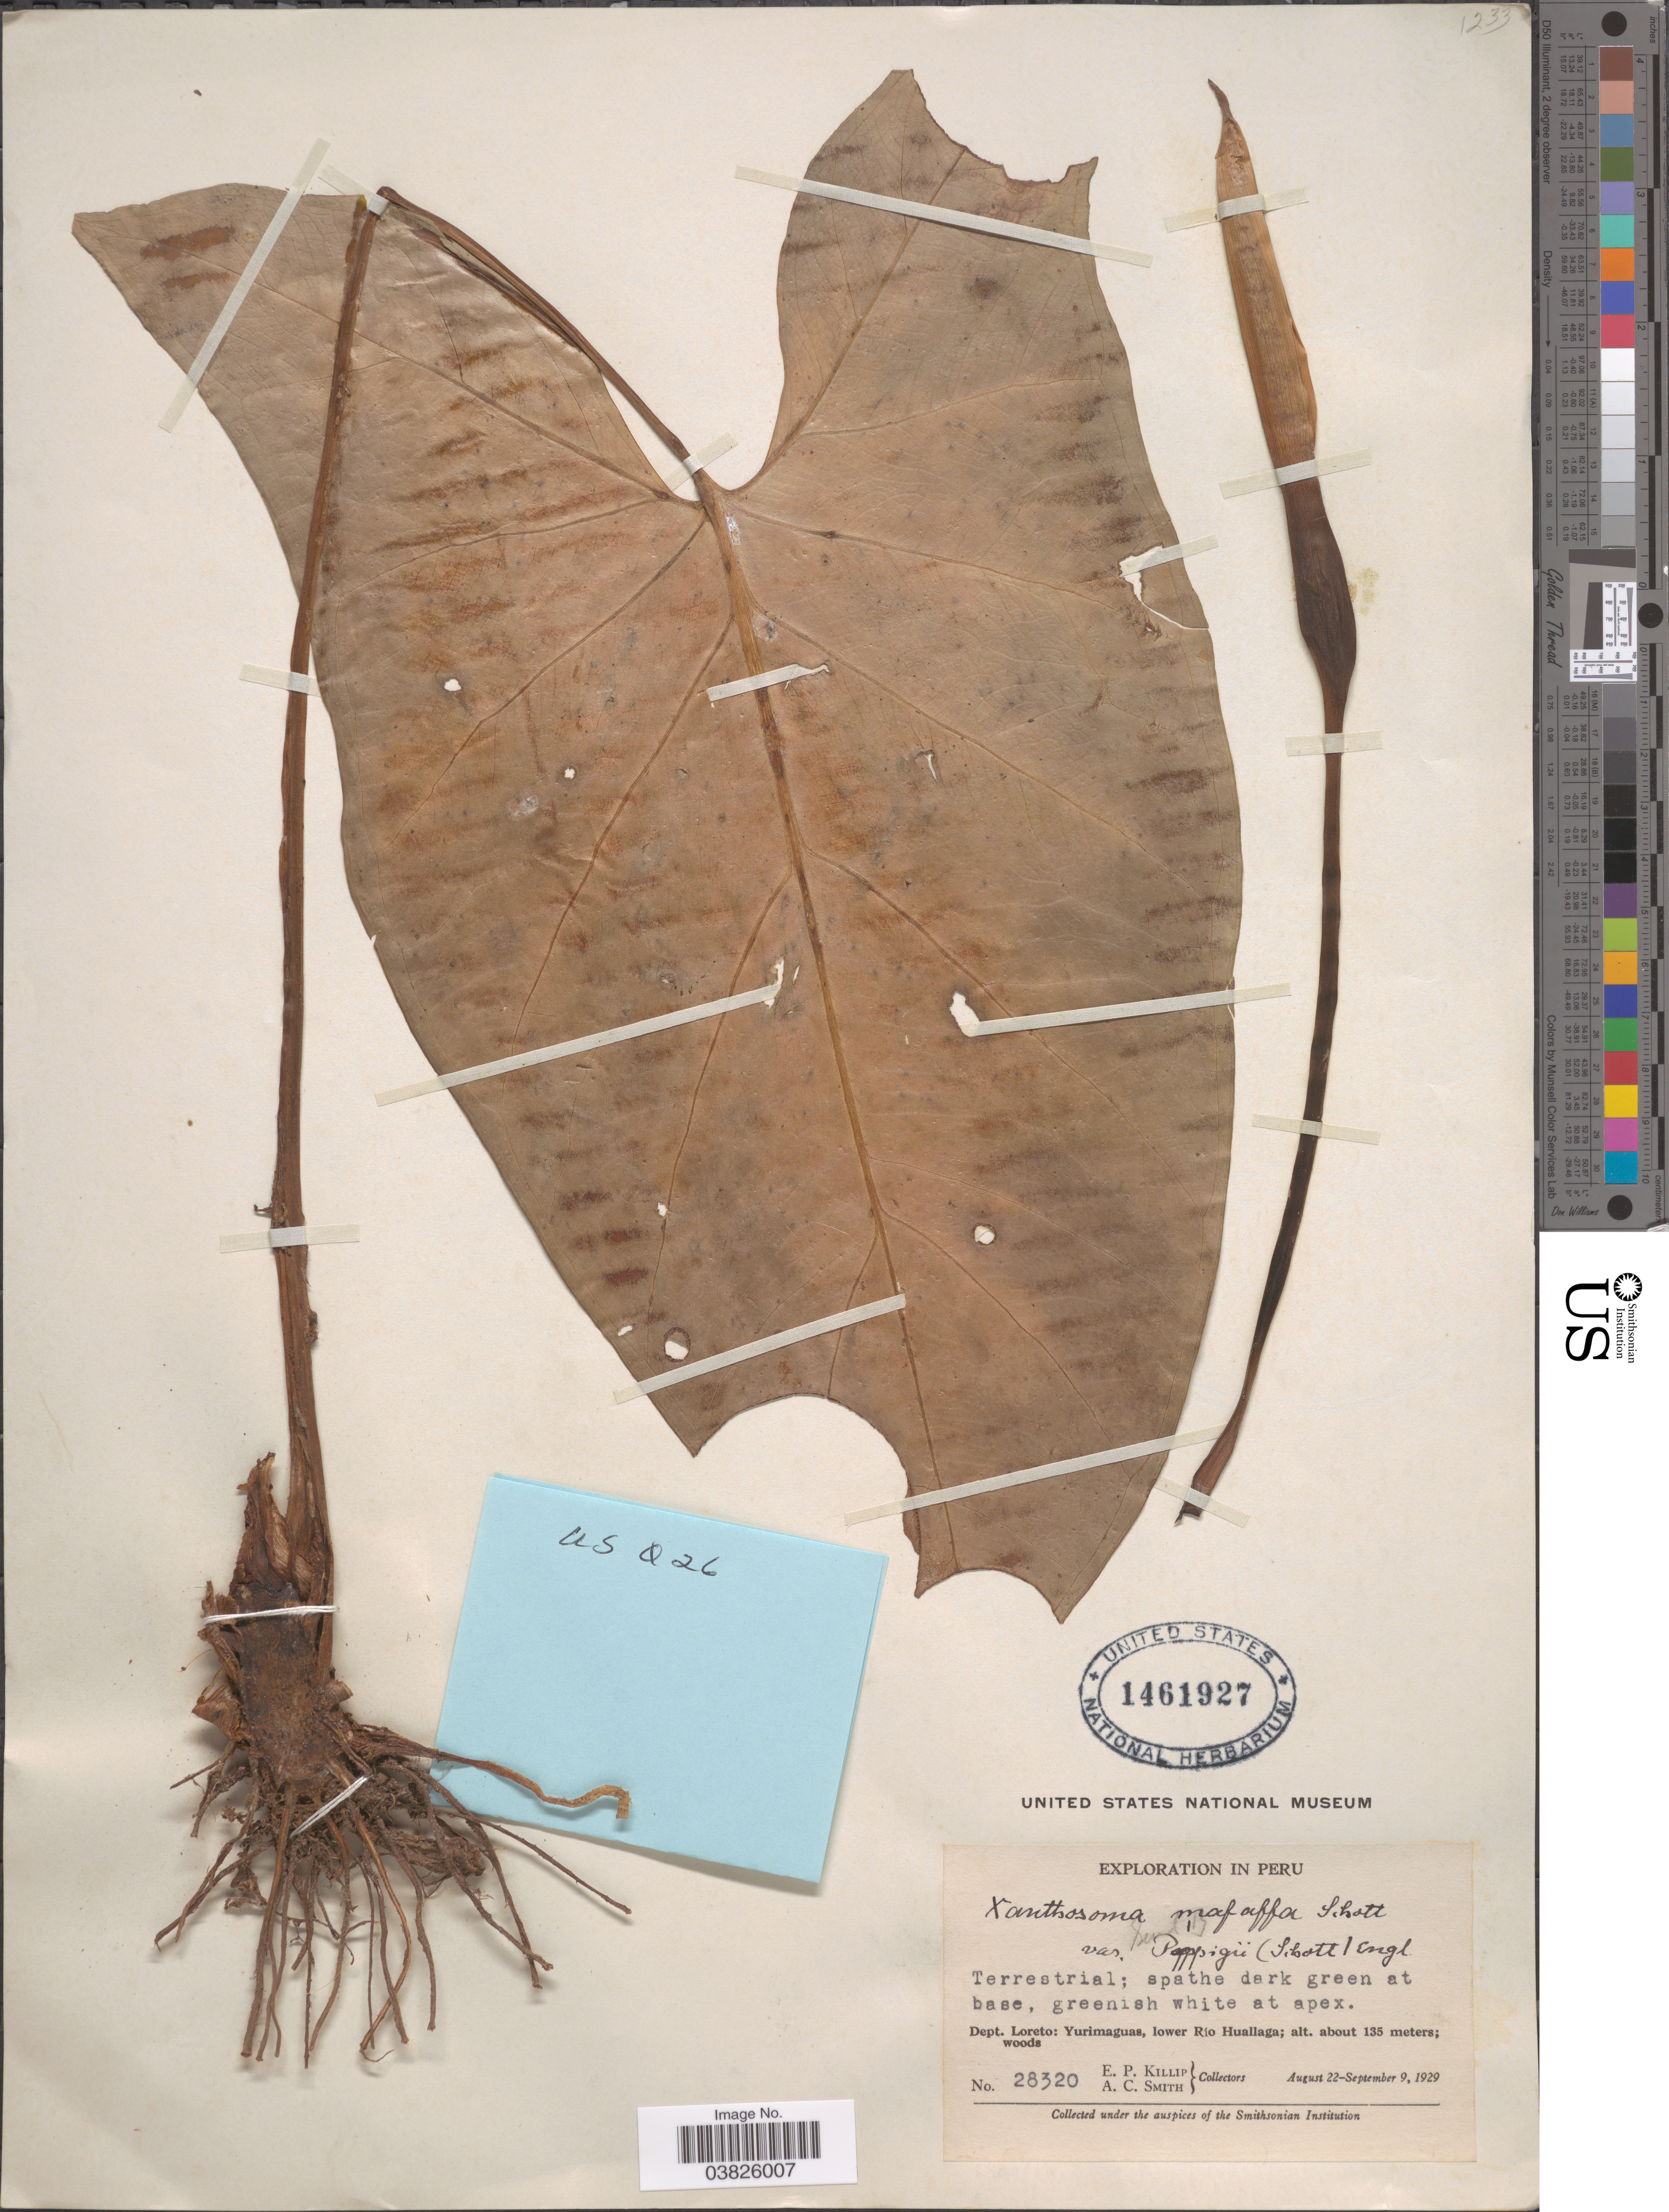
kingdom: Plantae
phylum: Tracheophyta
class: Liliopsida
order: Alismatales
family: Araceae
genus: Xanthosoma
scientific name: Xanthosoma mafaffa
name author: Schott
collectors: E. P. Killip & A. C. Smith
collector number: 28320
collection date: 1929-08-22/1929-09-09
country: Peru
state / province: Loreto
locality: Dept. Loreto: Yurimaguas, lower Río Huallaga.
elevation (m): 135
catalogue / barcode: US 1461927